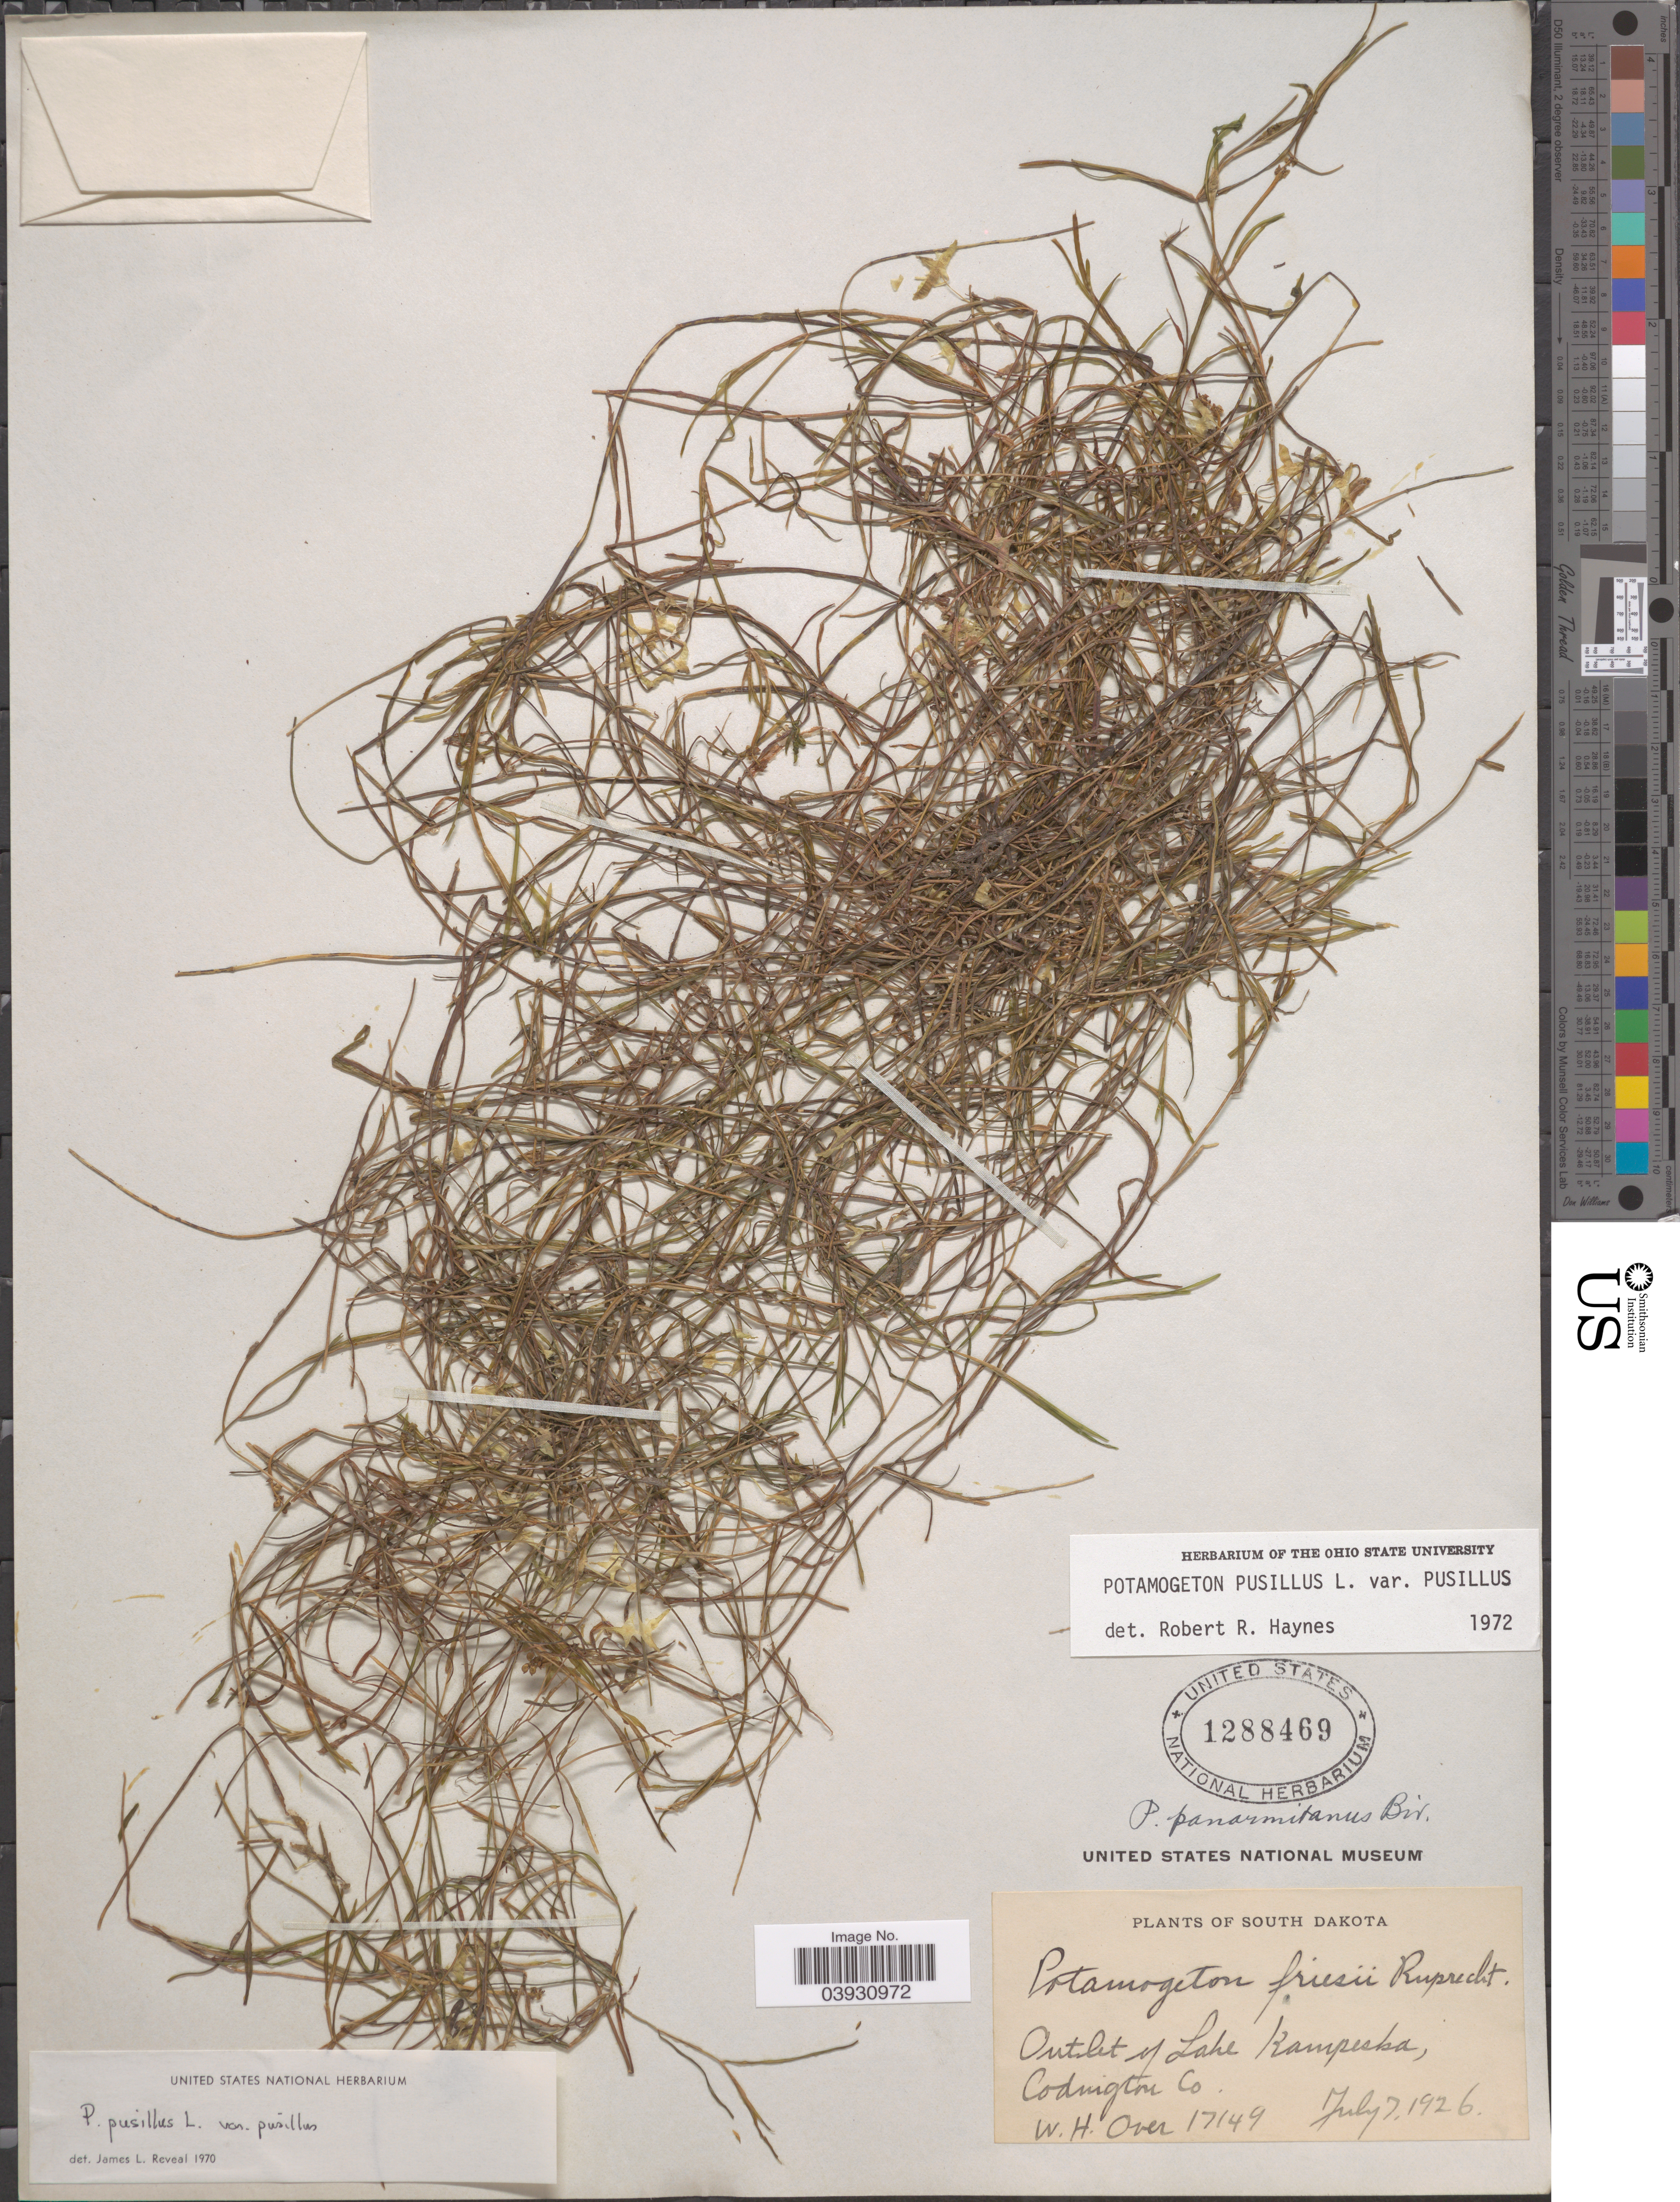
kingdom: Plantae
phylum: Tracheophyta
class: Liliopsida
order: Alismatales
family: Potamogetonaceae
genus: Potamogeton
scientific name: Potamogeton pusillus var. pusillus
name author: L.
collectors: W. Over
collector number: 17149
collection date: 1926-07-07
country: United States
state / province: South Dakota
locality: Outlet of Lake Kampeska, Codington Co.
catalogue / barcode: US 1288469